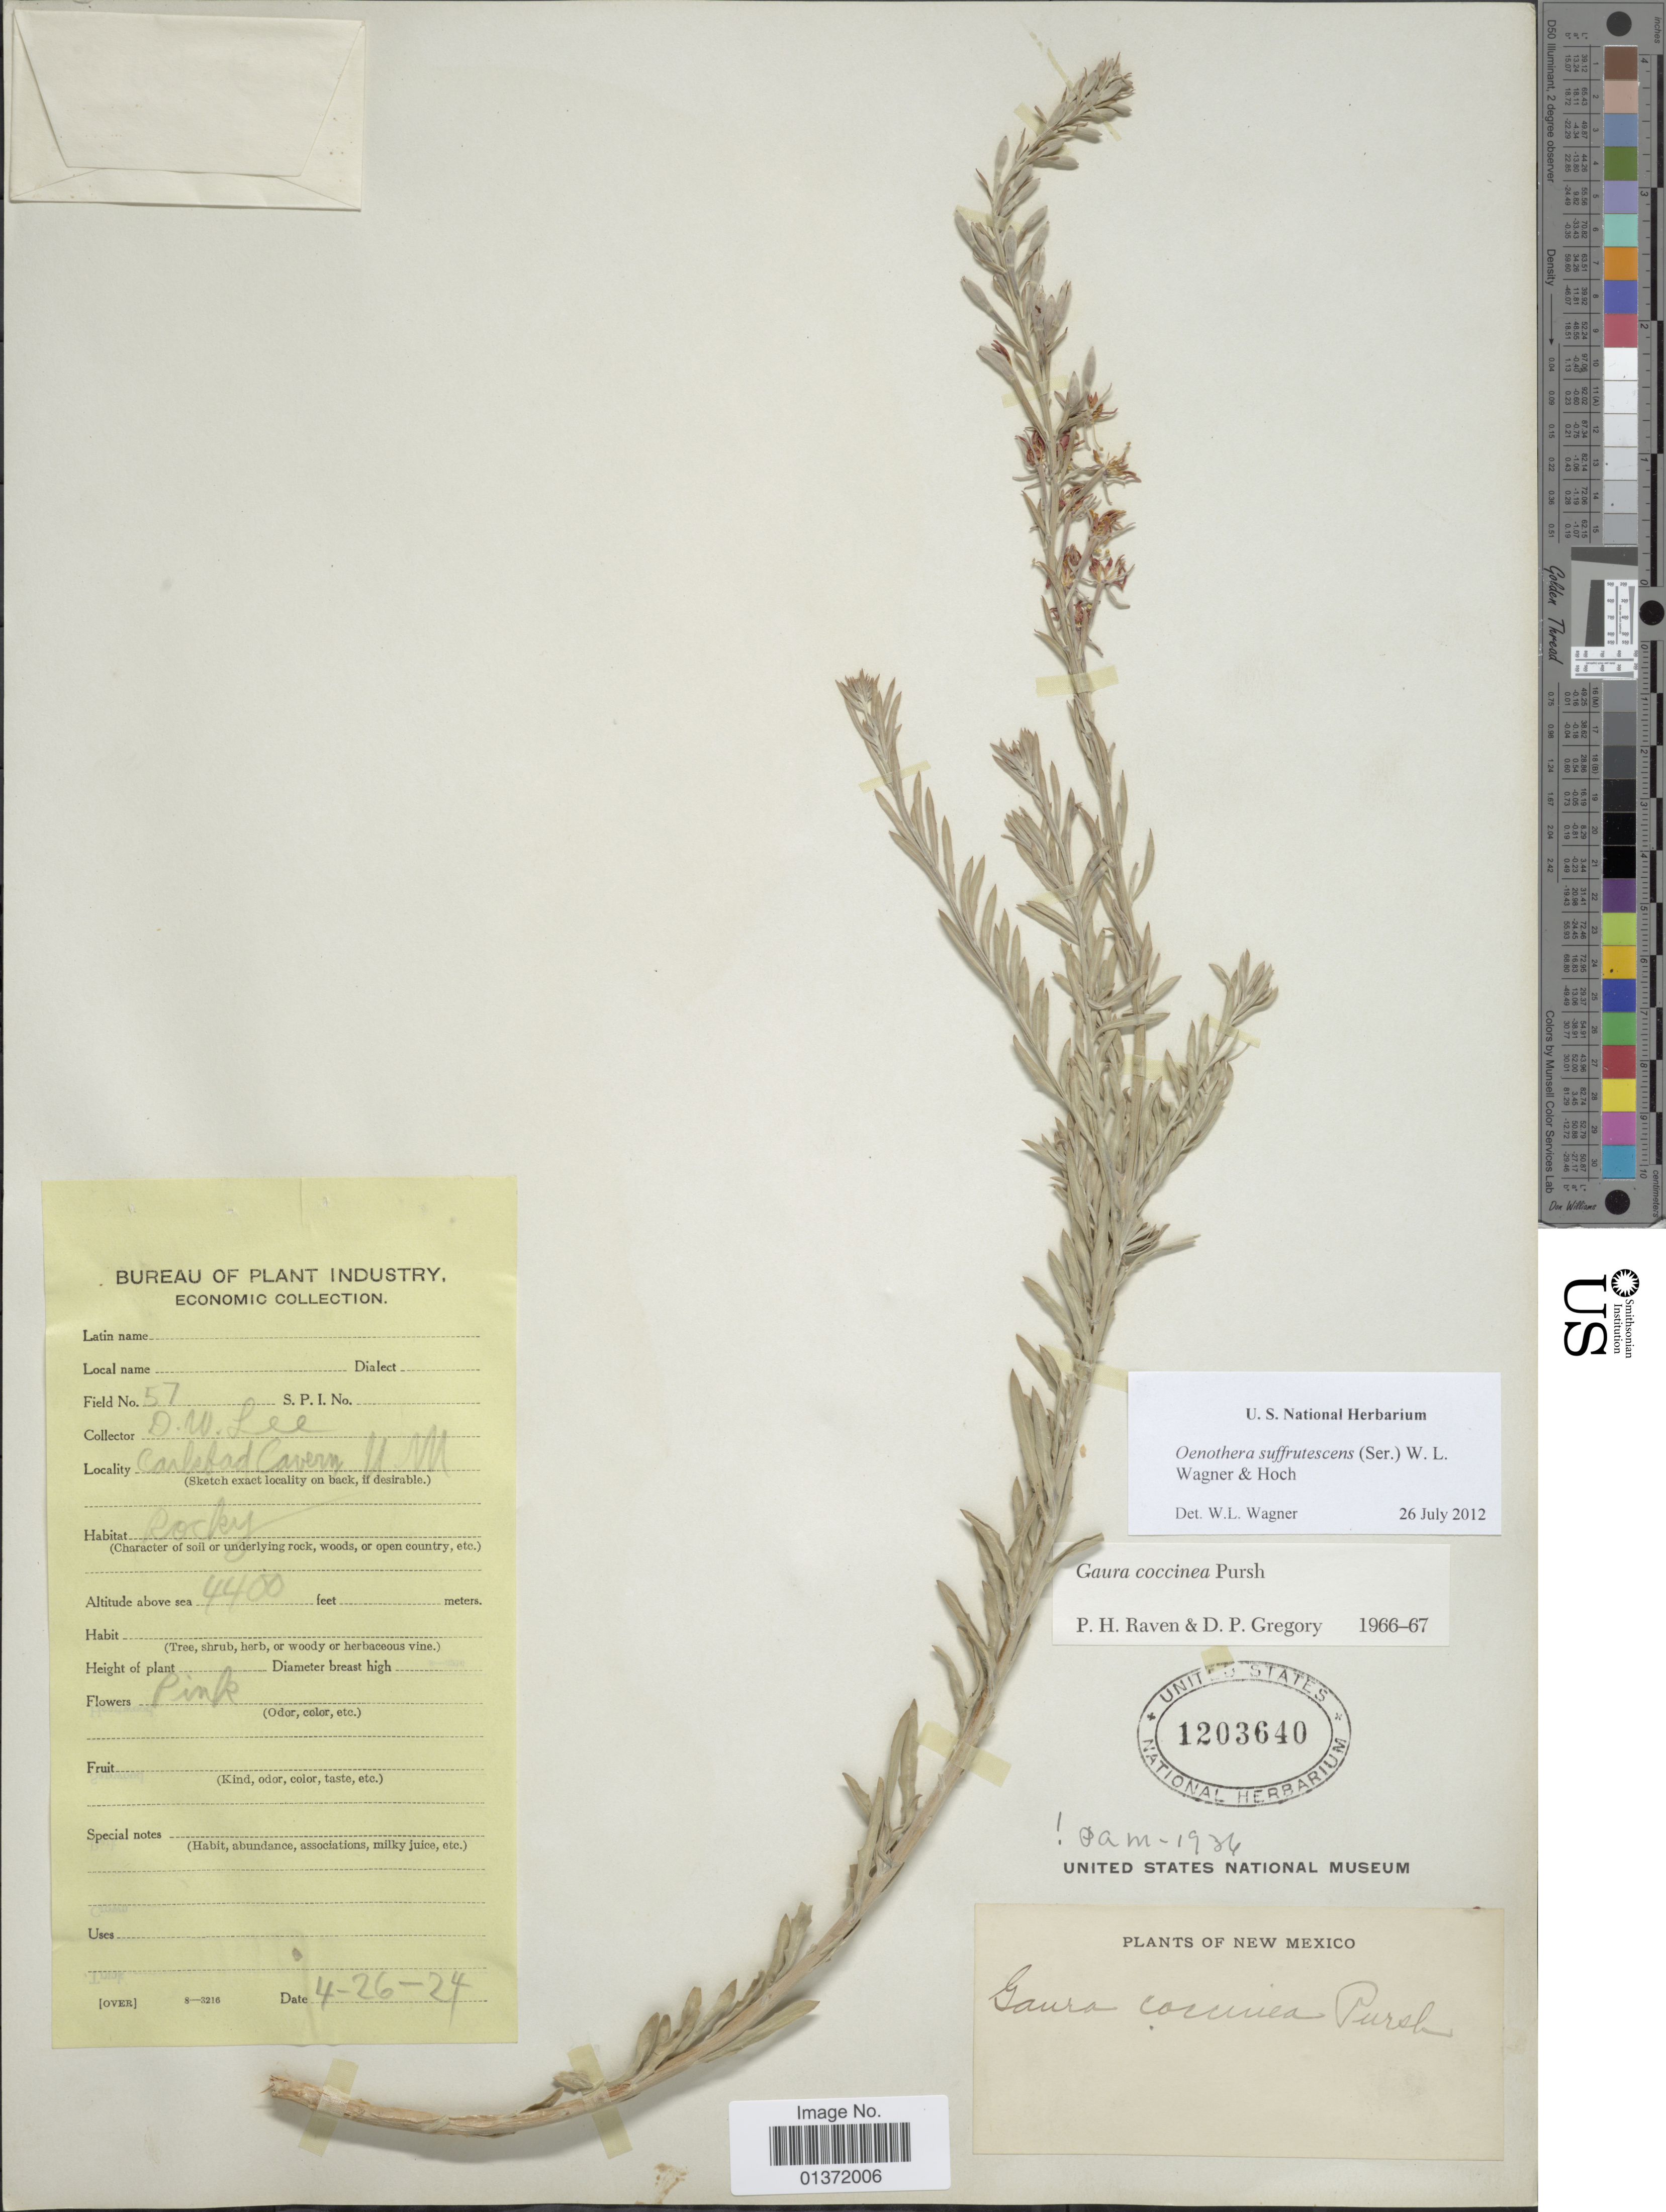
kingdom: Plantae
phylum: Tracheophyta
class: Magnoliopsida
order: Myrtales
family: Onagraceae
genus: Oenothera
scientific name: Oenothera suffrutescens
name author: (Ser.) W.L. Wagner & Hoch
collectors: D. Lee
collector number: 57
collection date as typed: Transcribed d/m/y: 26/4/24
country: United States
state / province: New Mexico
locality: Carlsbad Cavern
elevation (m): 1341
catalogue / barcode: US 1203640